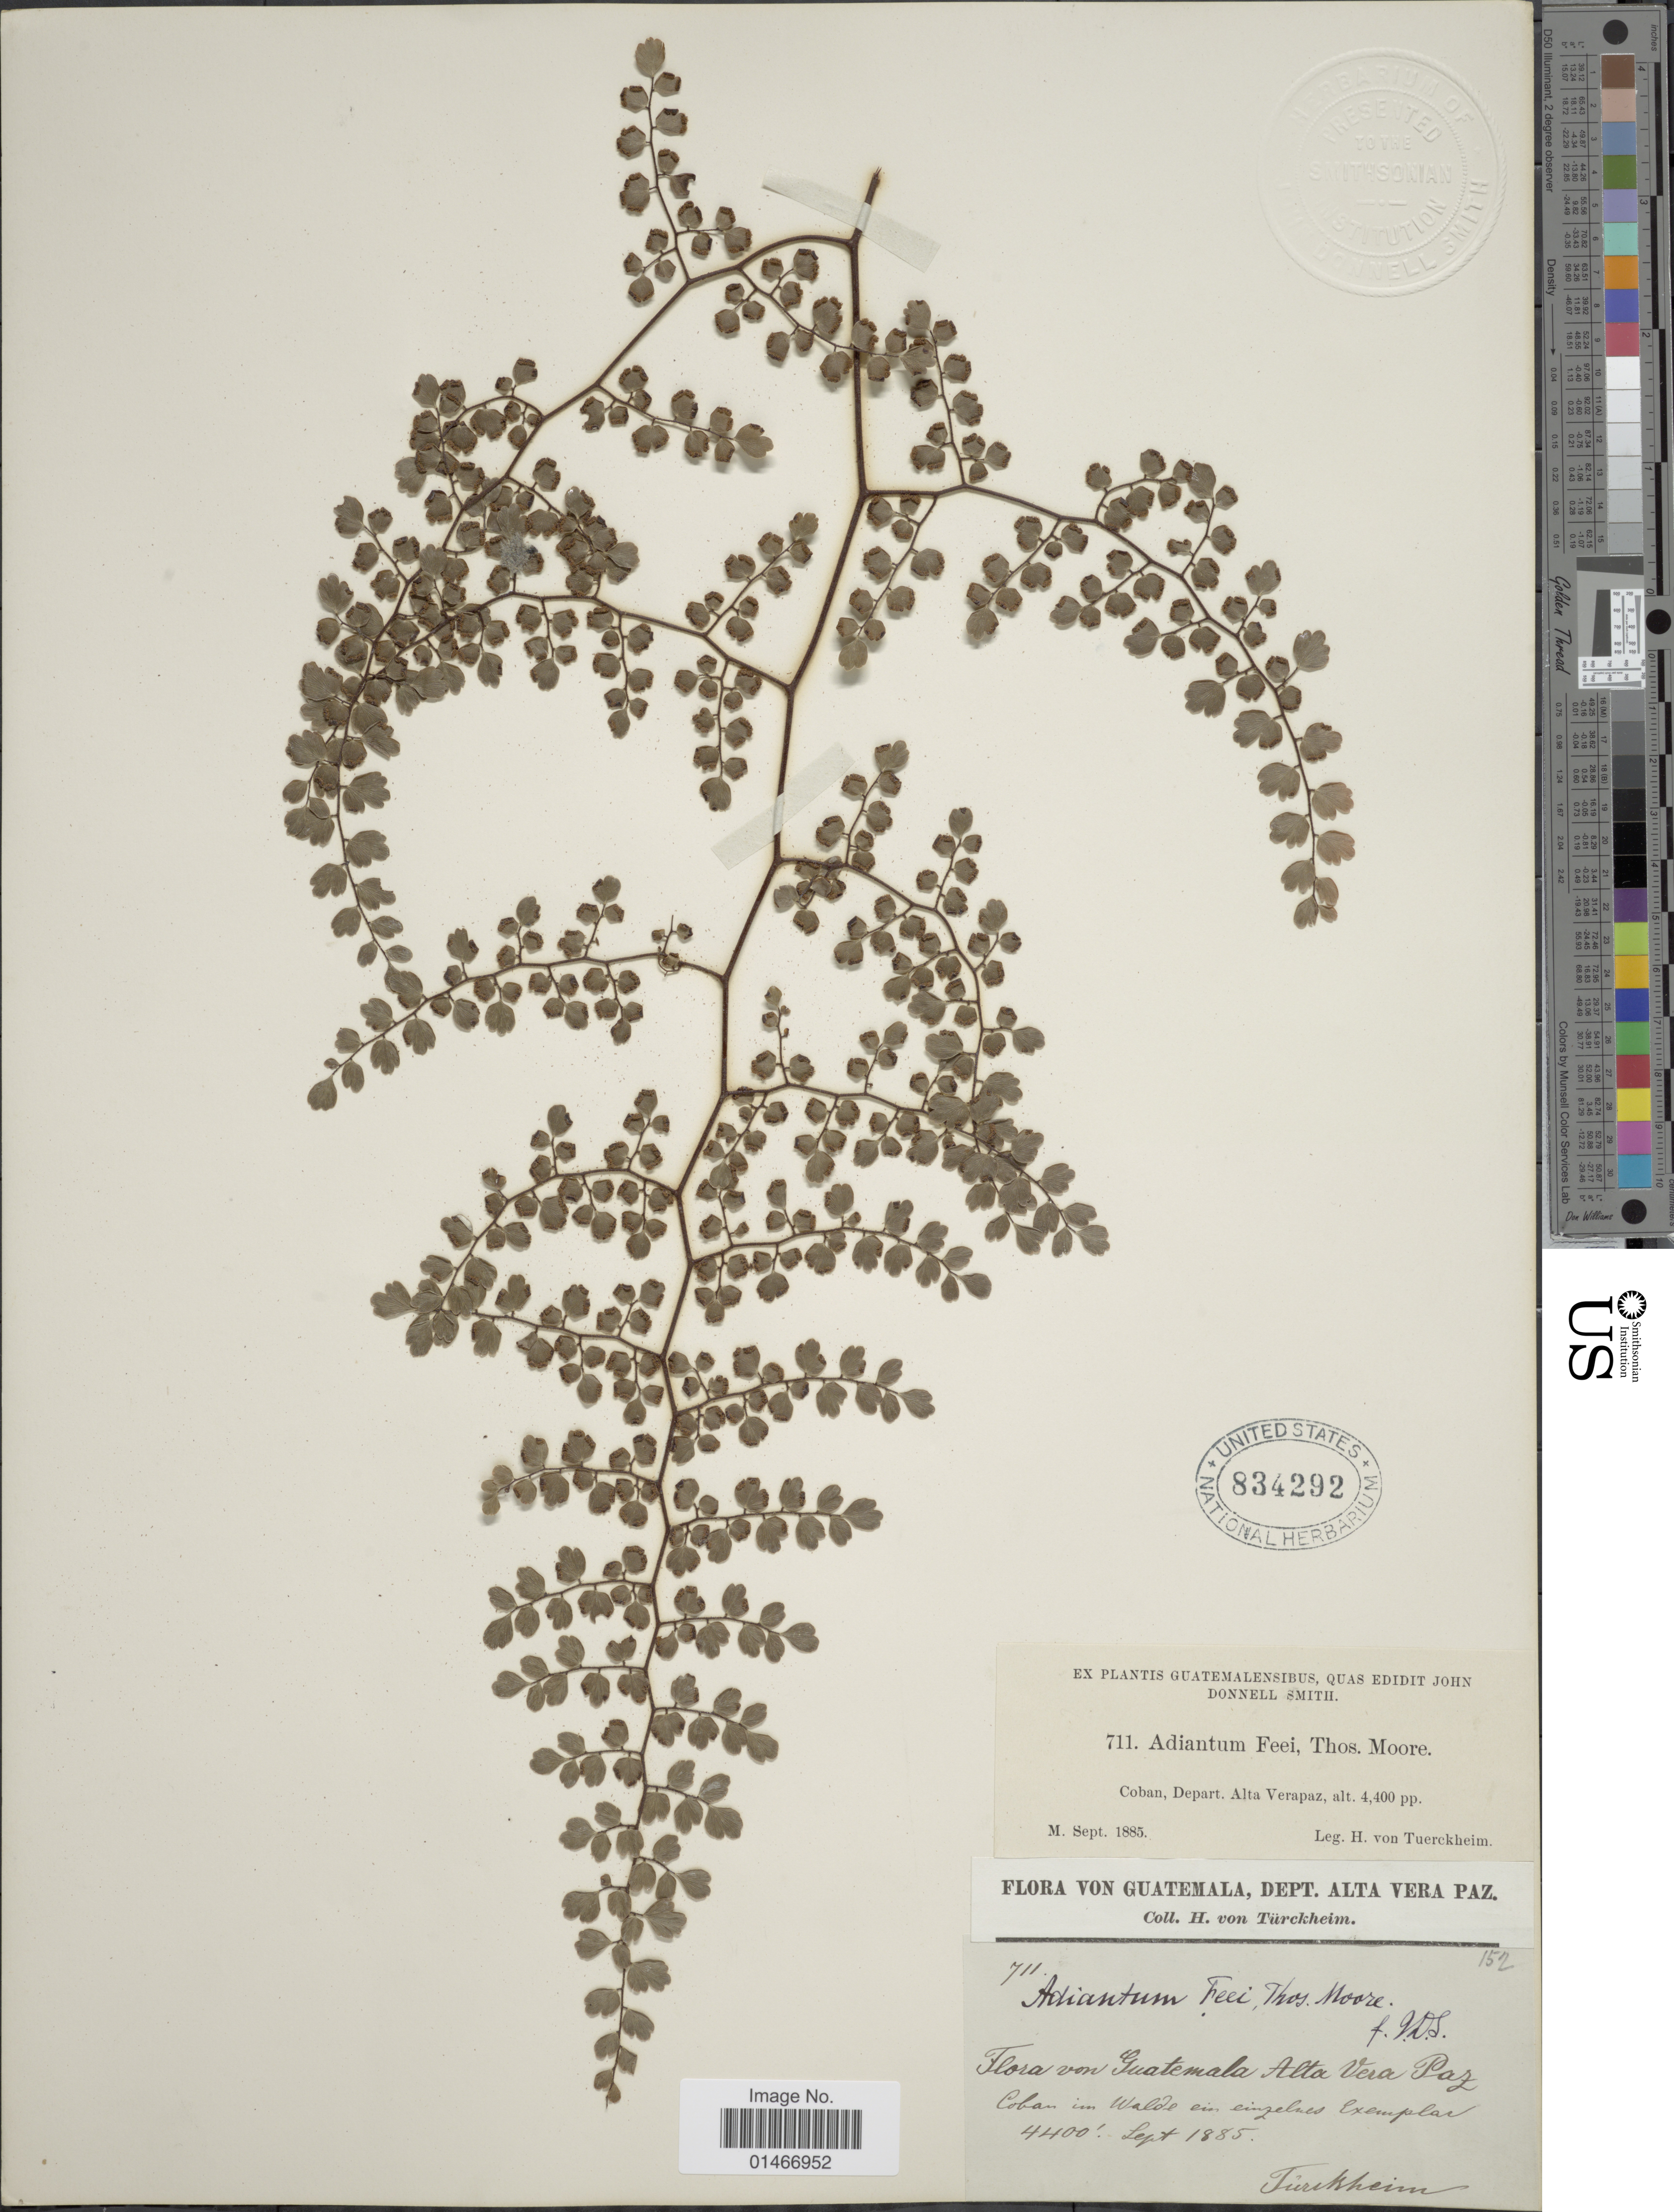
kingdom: Plantae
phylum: Tracheophyta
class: Polypodiopsida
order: Polypodiales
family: Pteridaceae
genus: Adiantum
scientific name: Adiantum feei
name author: T. Moore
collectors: H. von Türckheim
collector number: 711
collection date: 1885-09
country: Guatemala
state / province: Alta Verapaz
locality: Cobán.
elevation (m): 1341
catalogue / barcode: US 834292